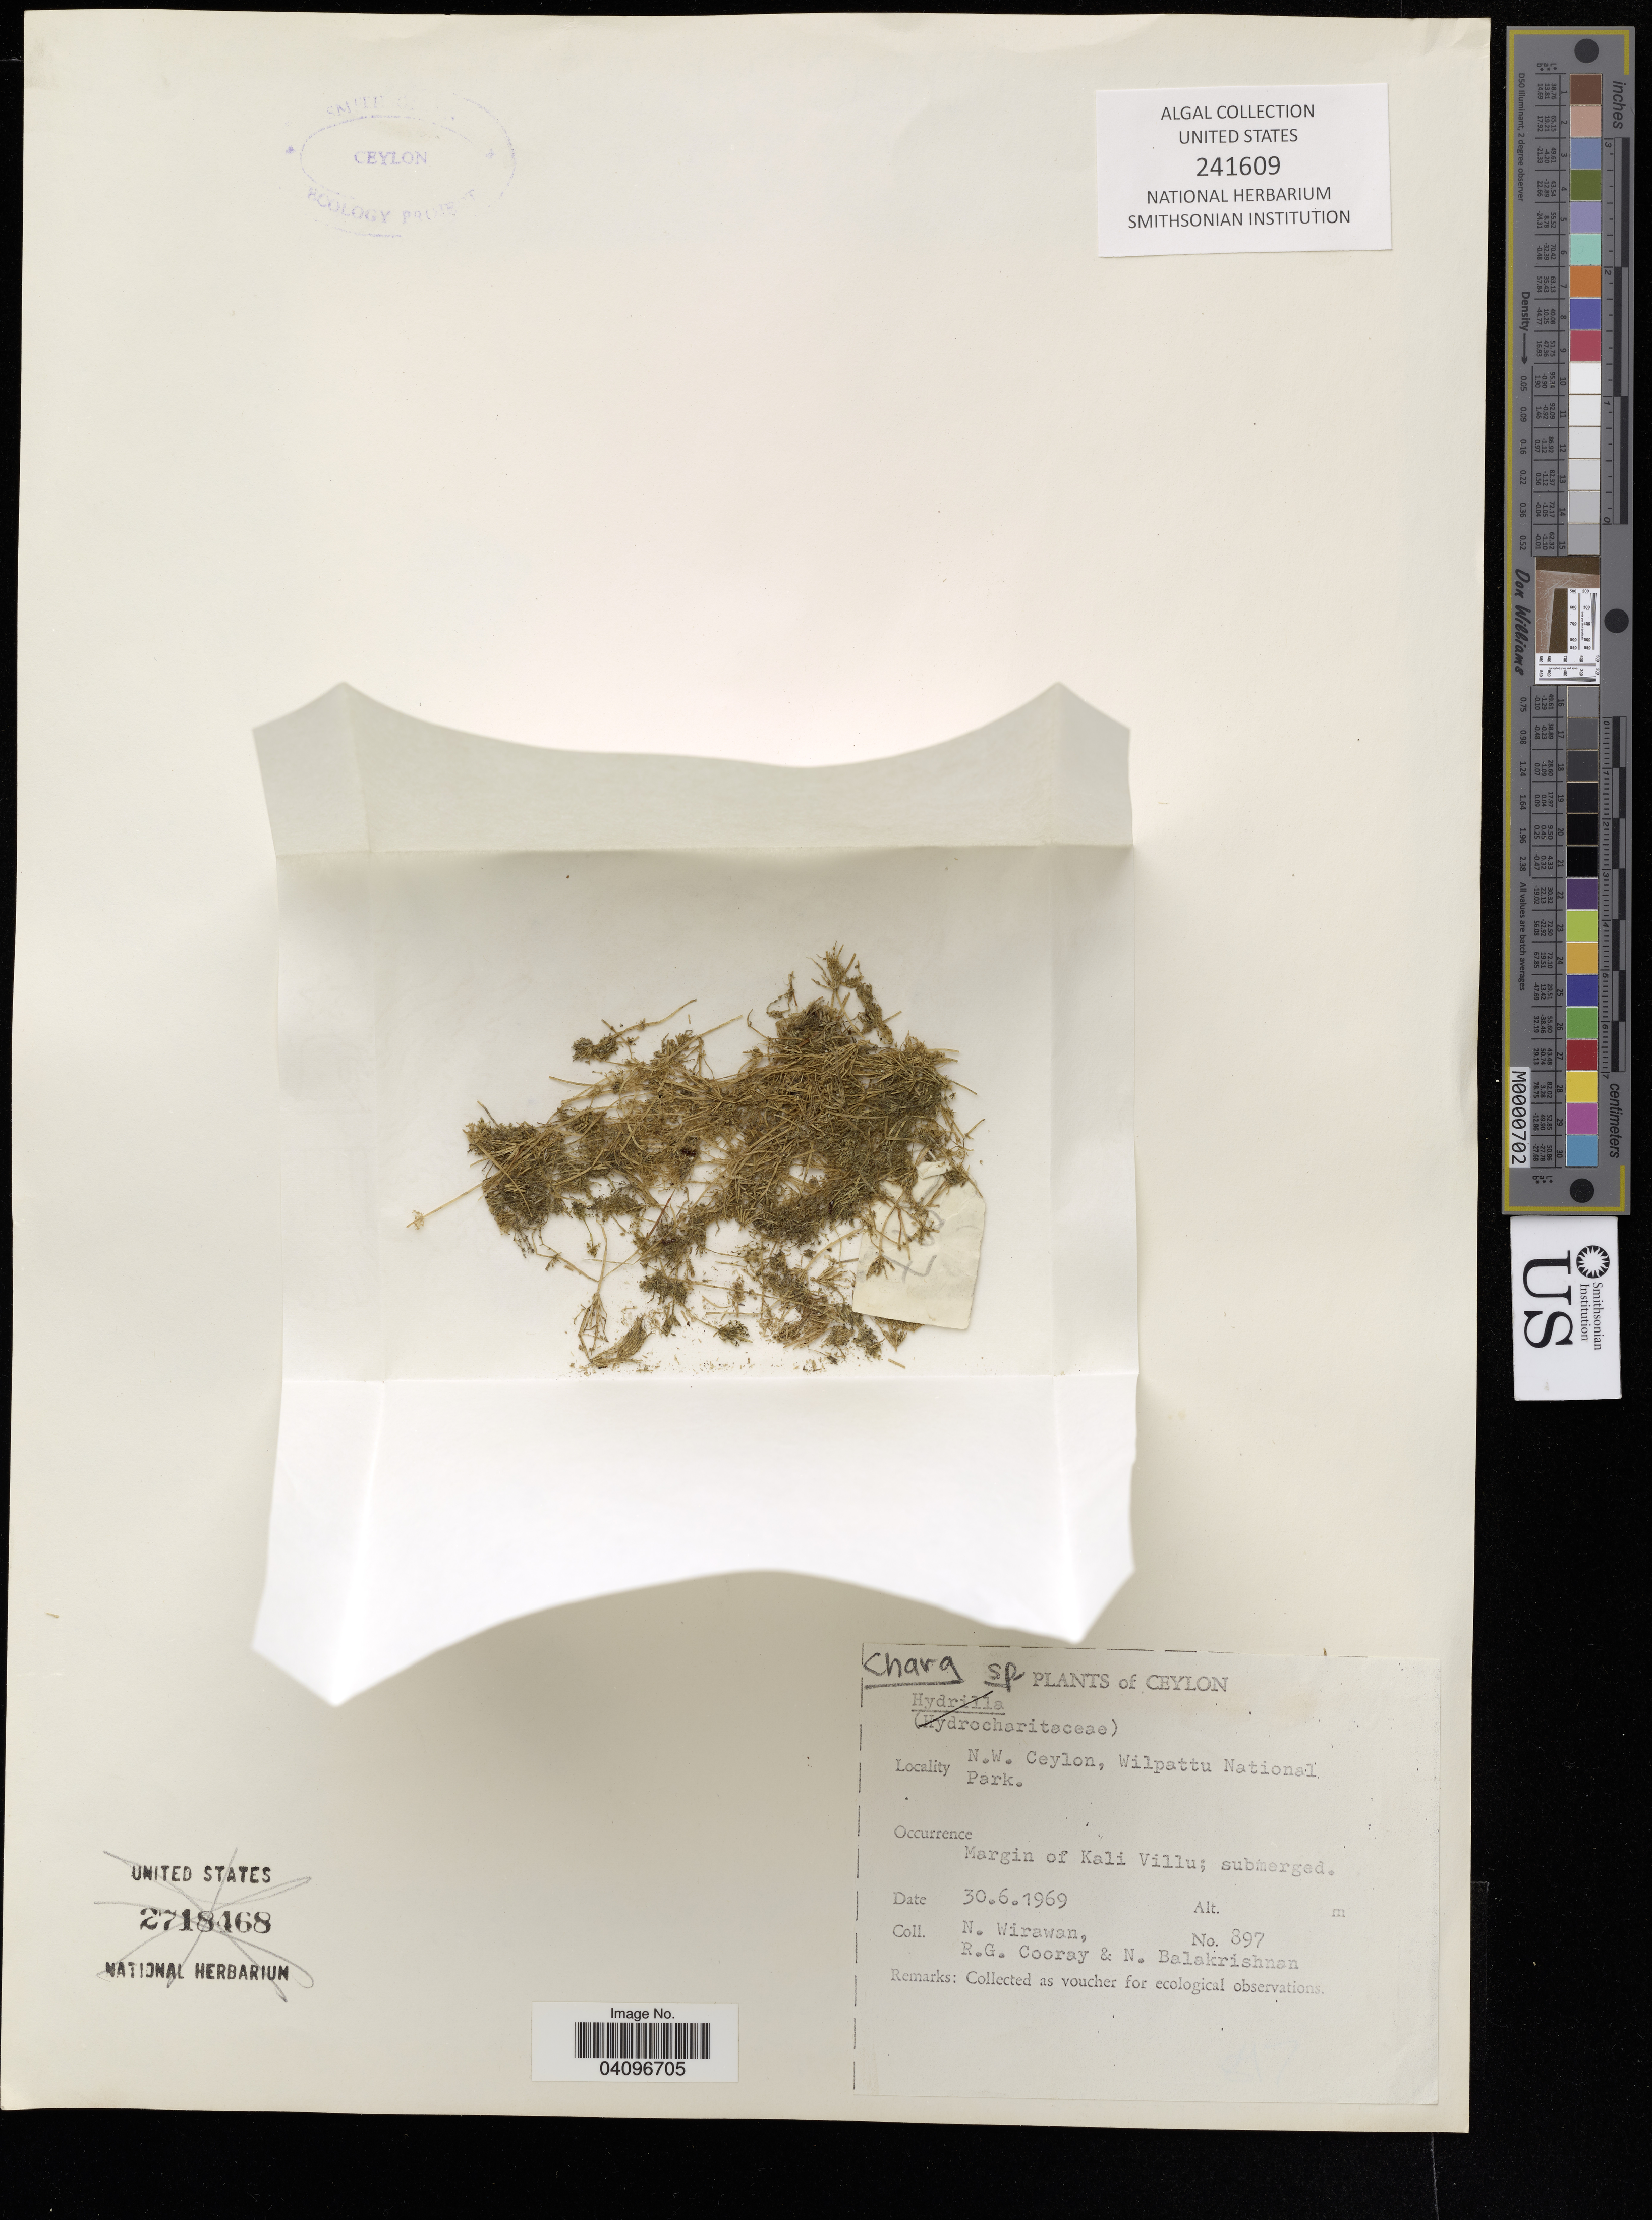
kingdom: Plantae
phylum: Charophyta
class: Charophyceae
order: Charales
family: Characeae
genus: Chara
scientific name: Chara sp.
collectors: N. Wirawa, R. Cooray & N. Balakrishnan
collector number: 897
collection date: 1969-06-30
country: Sri Lanka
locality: N. W. Ceylon, Wilpattu National Park. Margin of Kali Villu.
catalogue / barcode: US 241609